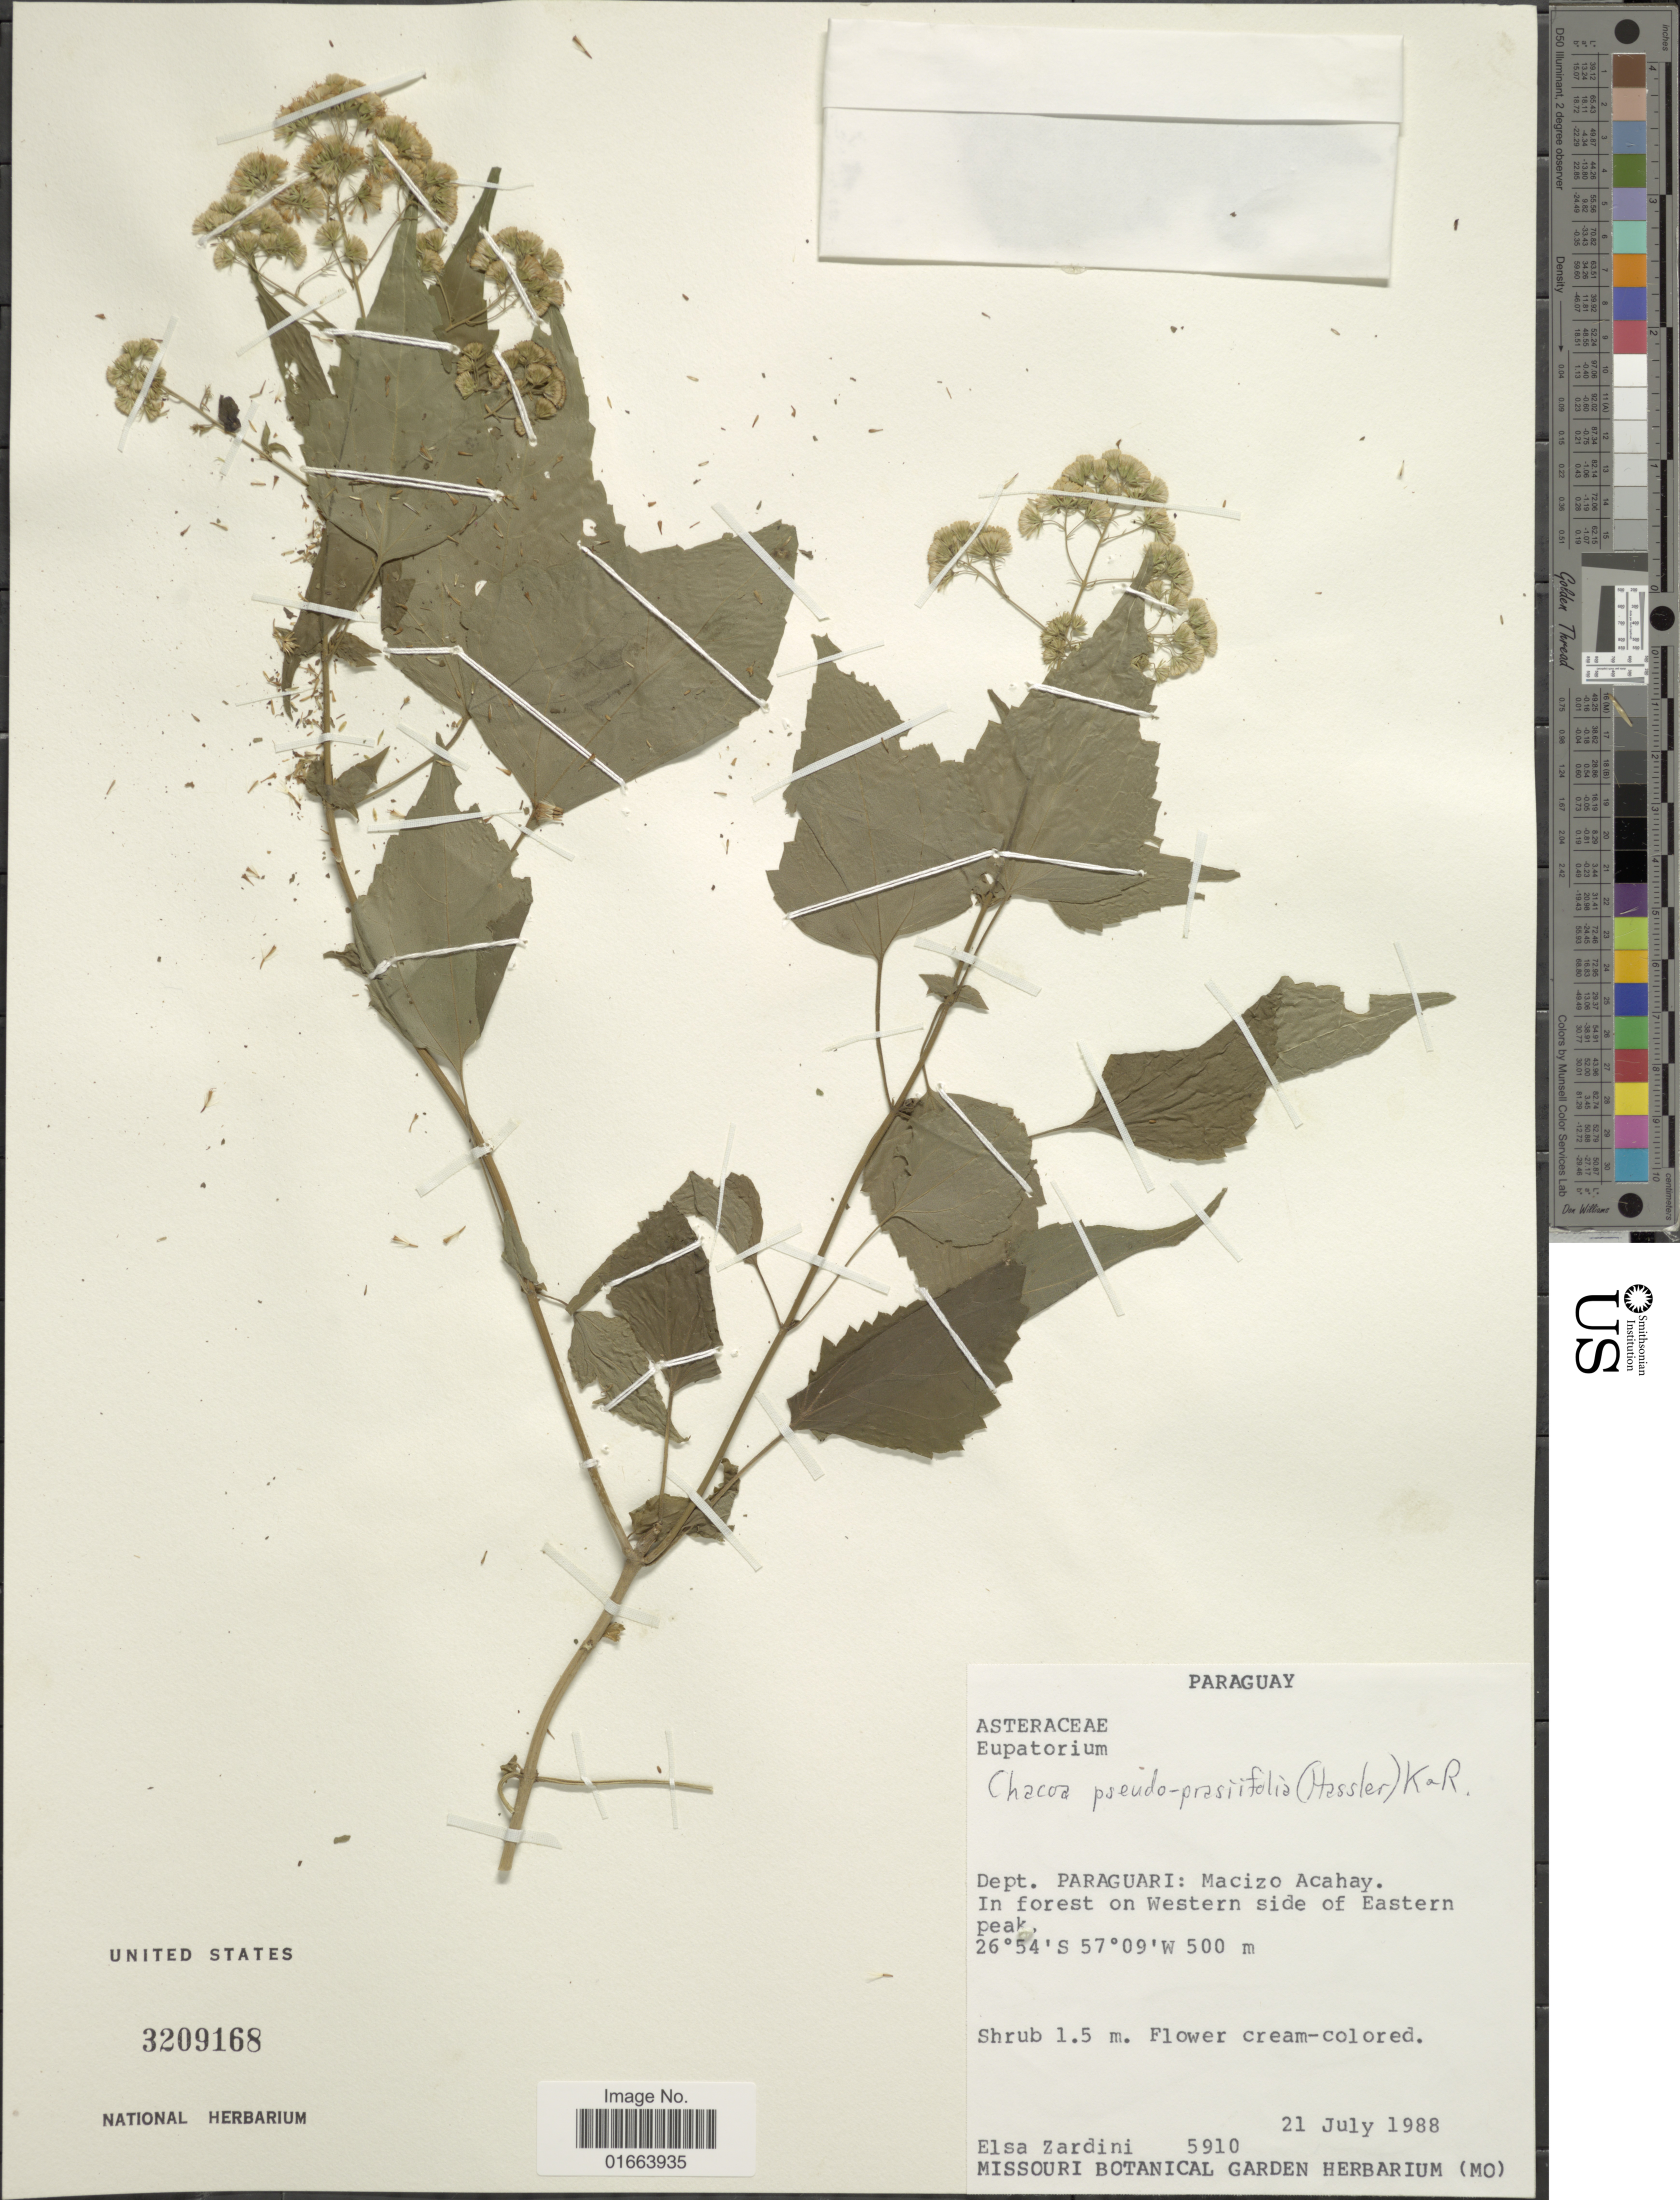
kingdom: Plantae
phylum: Tracheophyta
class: Magnoliopsida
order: Asterales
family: Asteraceae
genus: Chacoa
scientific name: Chacoa pseudoprasiifolia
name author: (Hassl.) R.M. King & H. Rob.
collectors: E. M. Zardini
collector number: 5910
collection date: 1988-07-21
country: Paraguay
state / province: Paraguari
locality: Macizo Acahay. In forest on Western side of Eastern peak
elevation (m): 500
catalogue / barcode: US 3209168